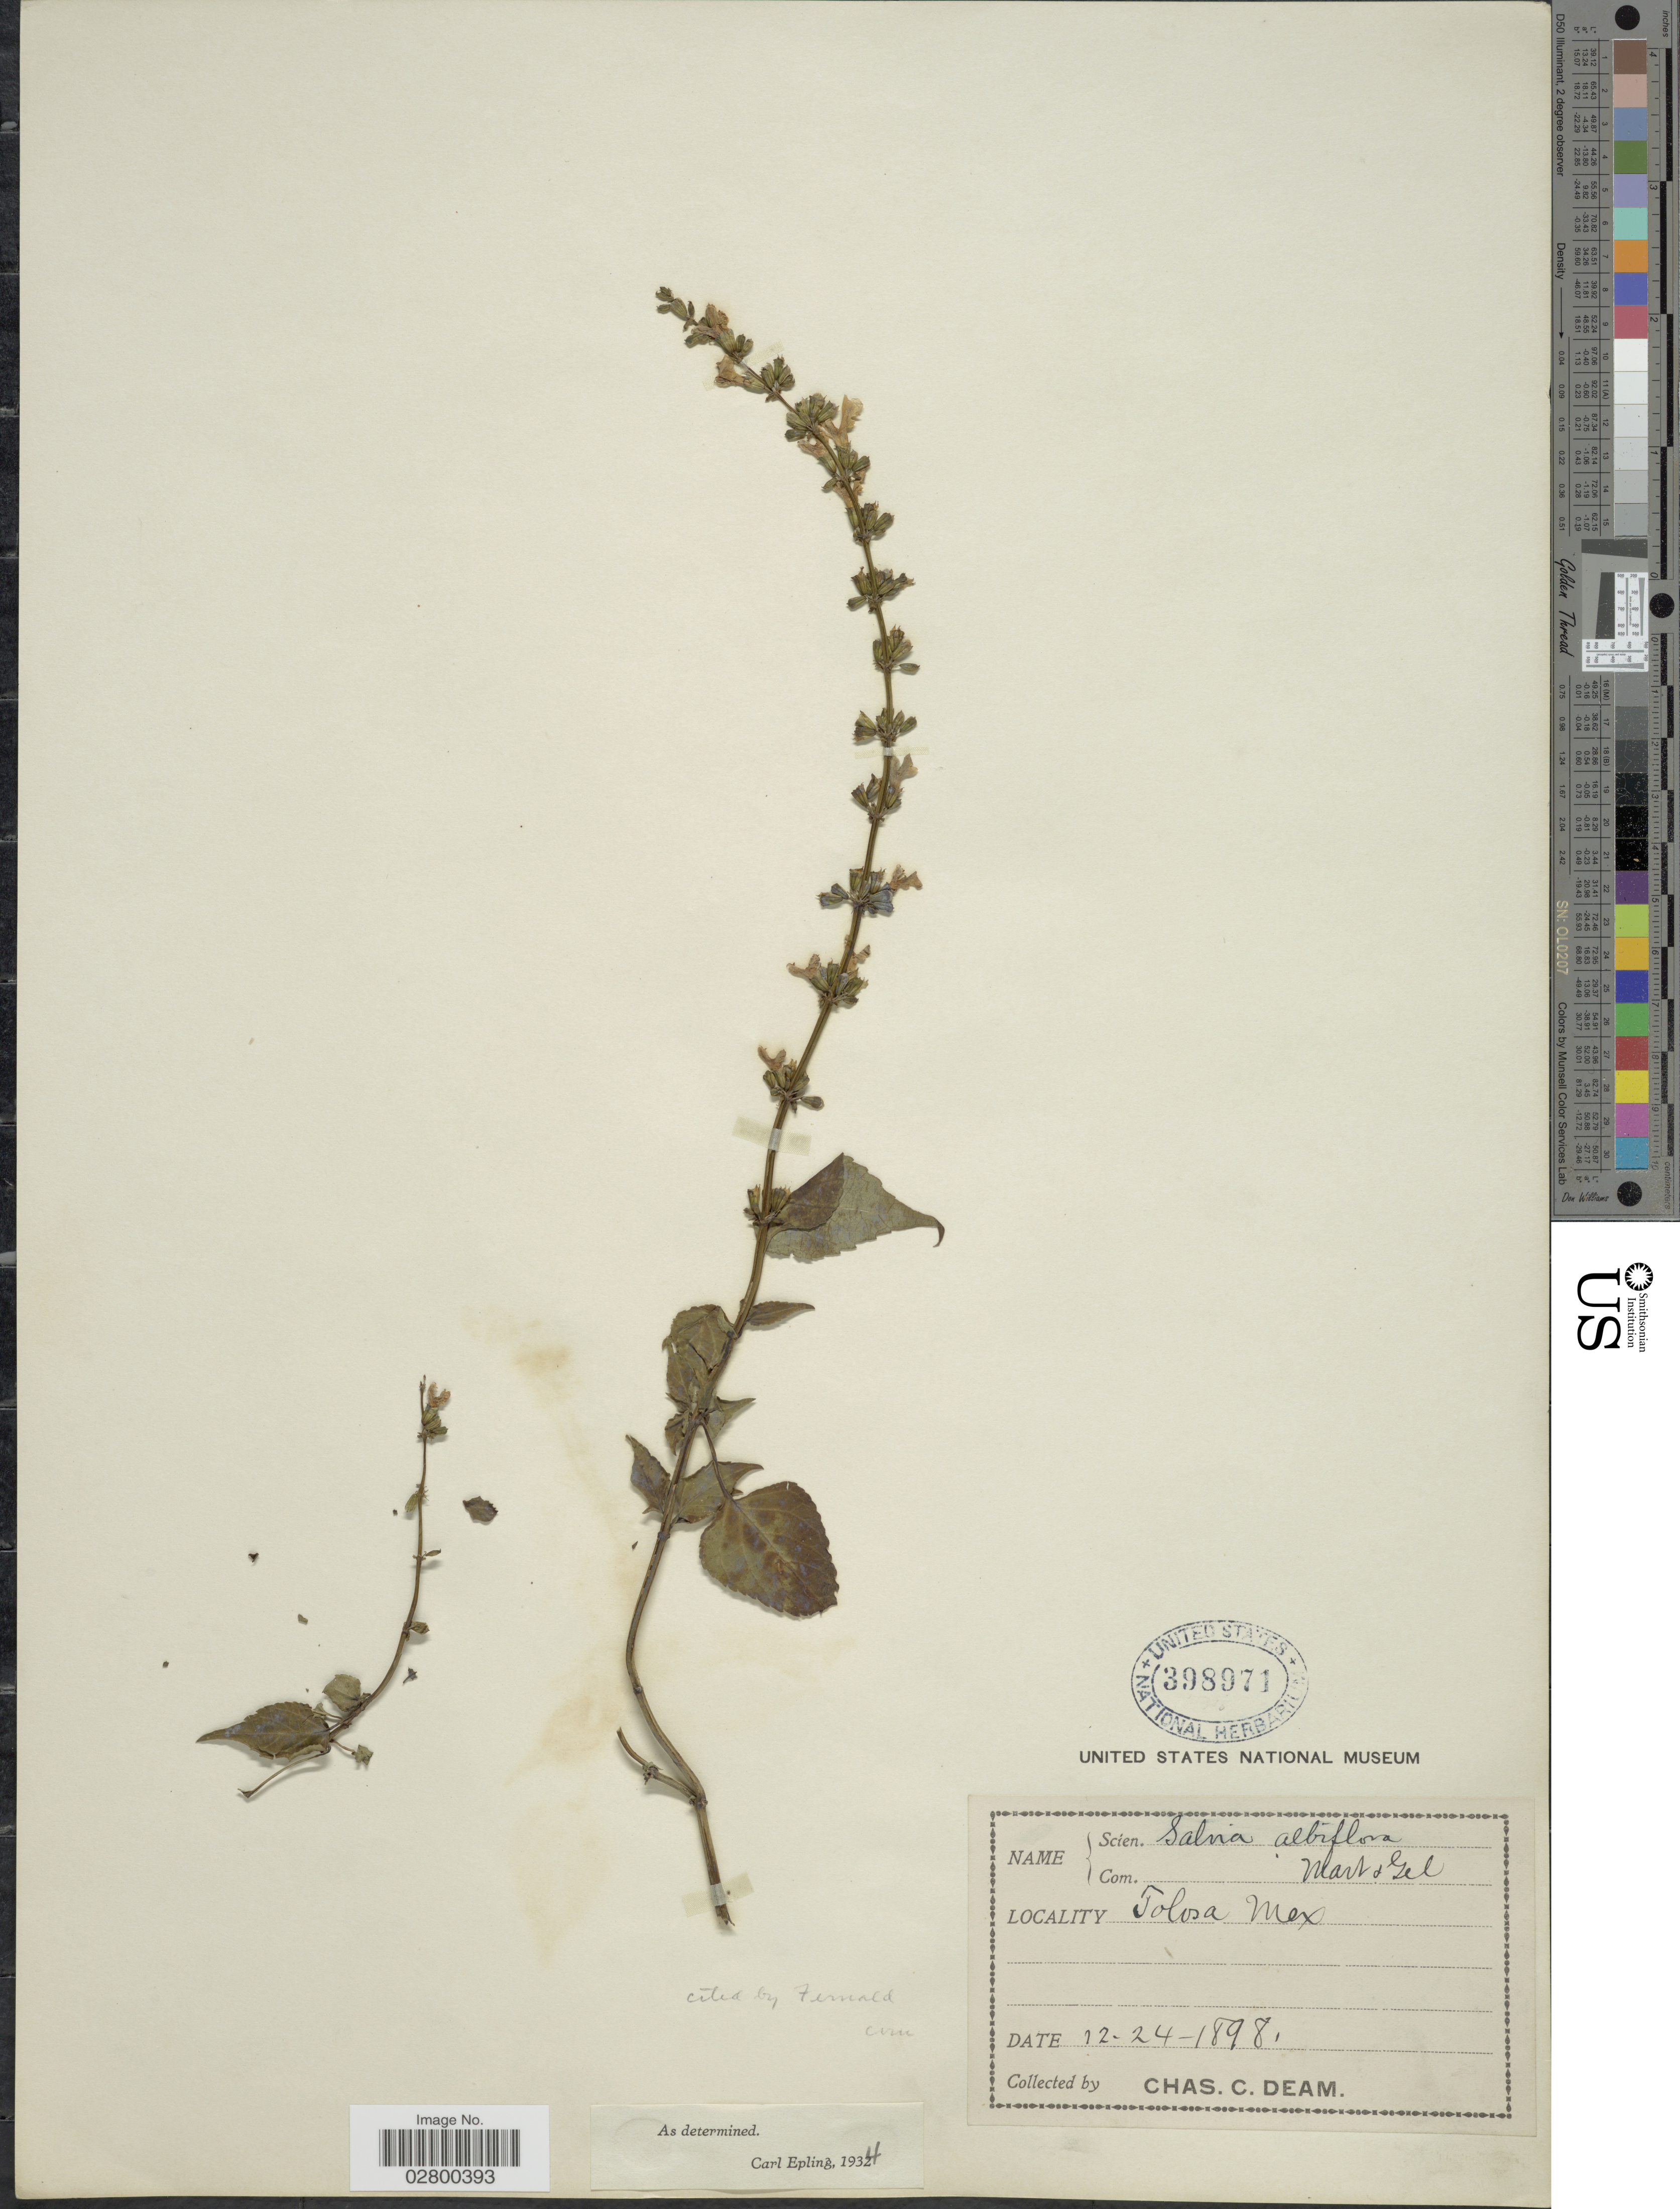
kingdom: Plantae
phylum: Tracheophyta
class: Magnoliopsida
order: Lamiales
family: Lamiaceae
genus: Salvia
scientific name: Salvia albiflora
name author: M. Martens & Galeotti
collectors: C. C. Deam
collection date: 1898-12-24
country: Mexico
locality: Tolosa Mex.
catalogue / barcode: US 398971